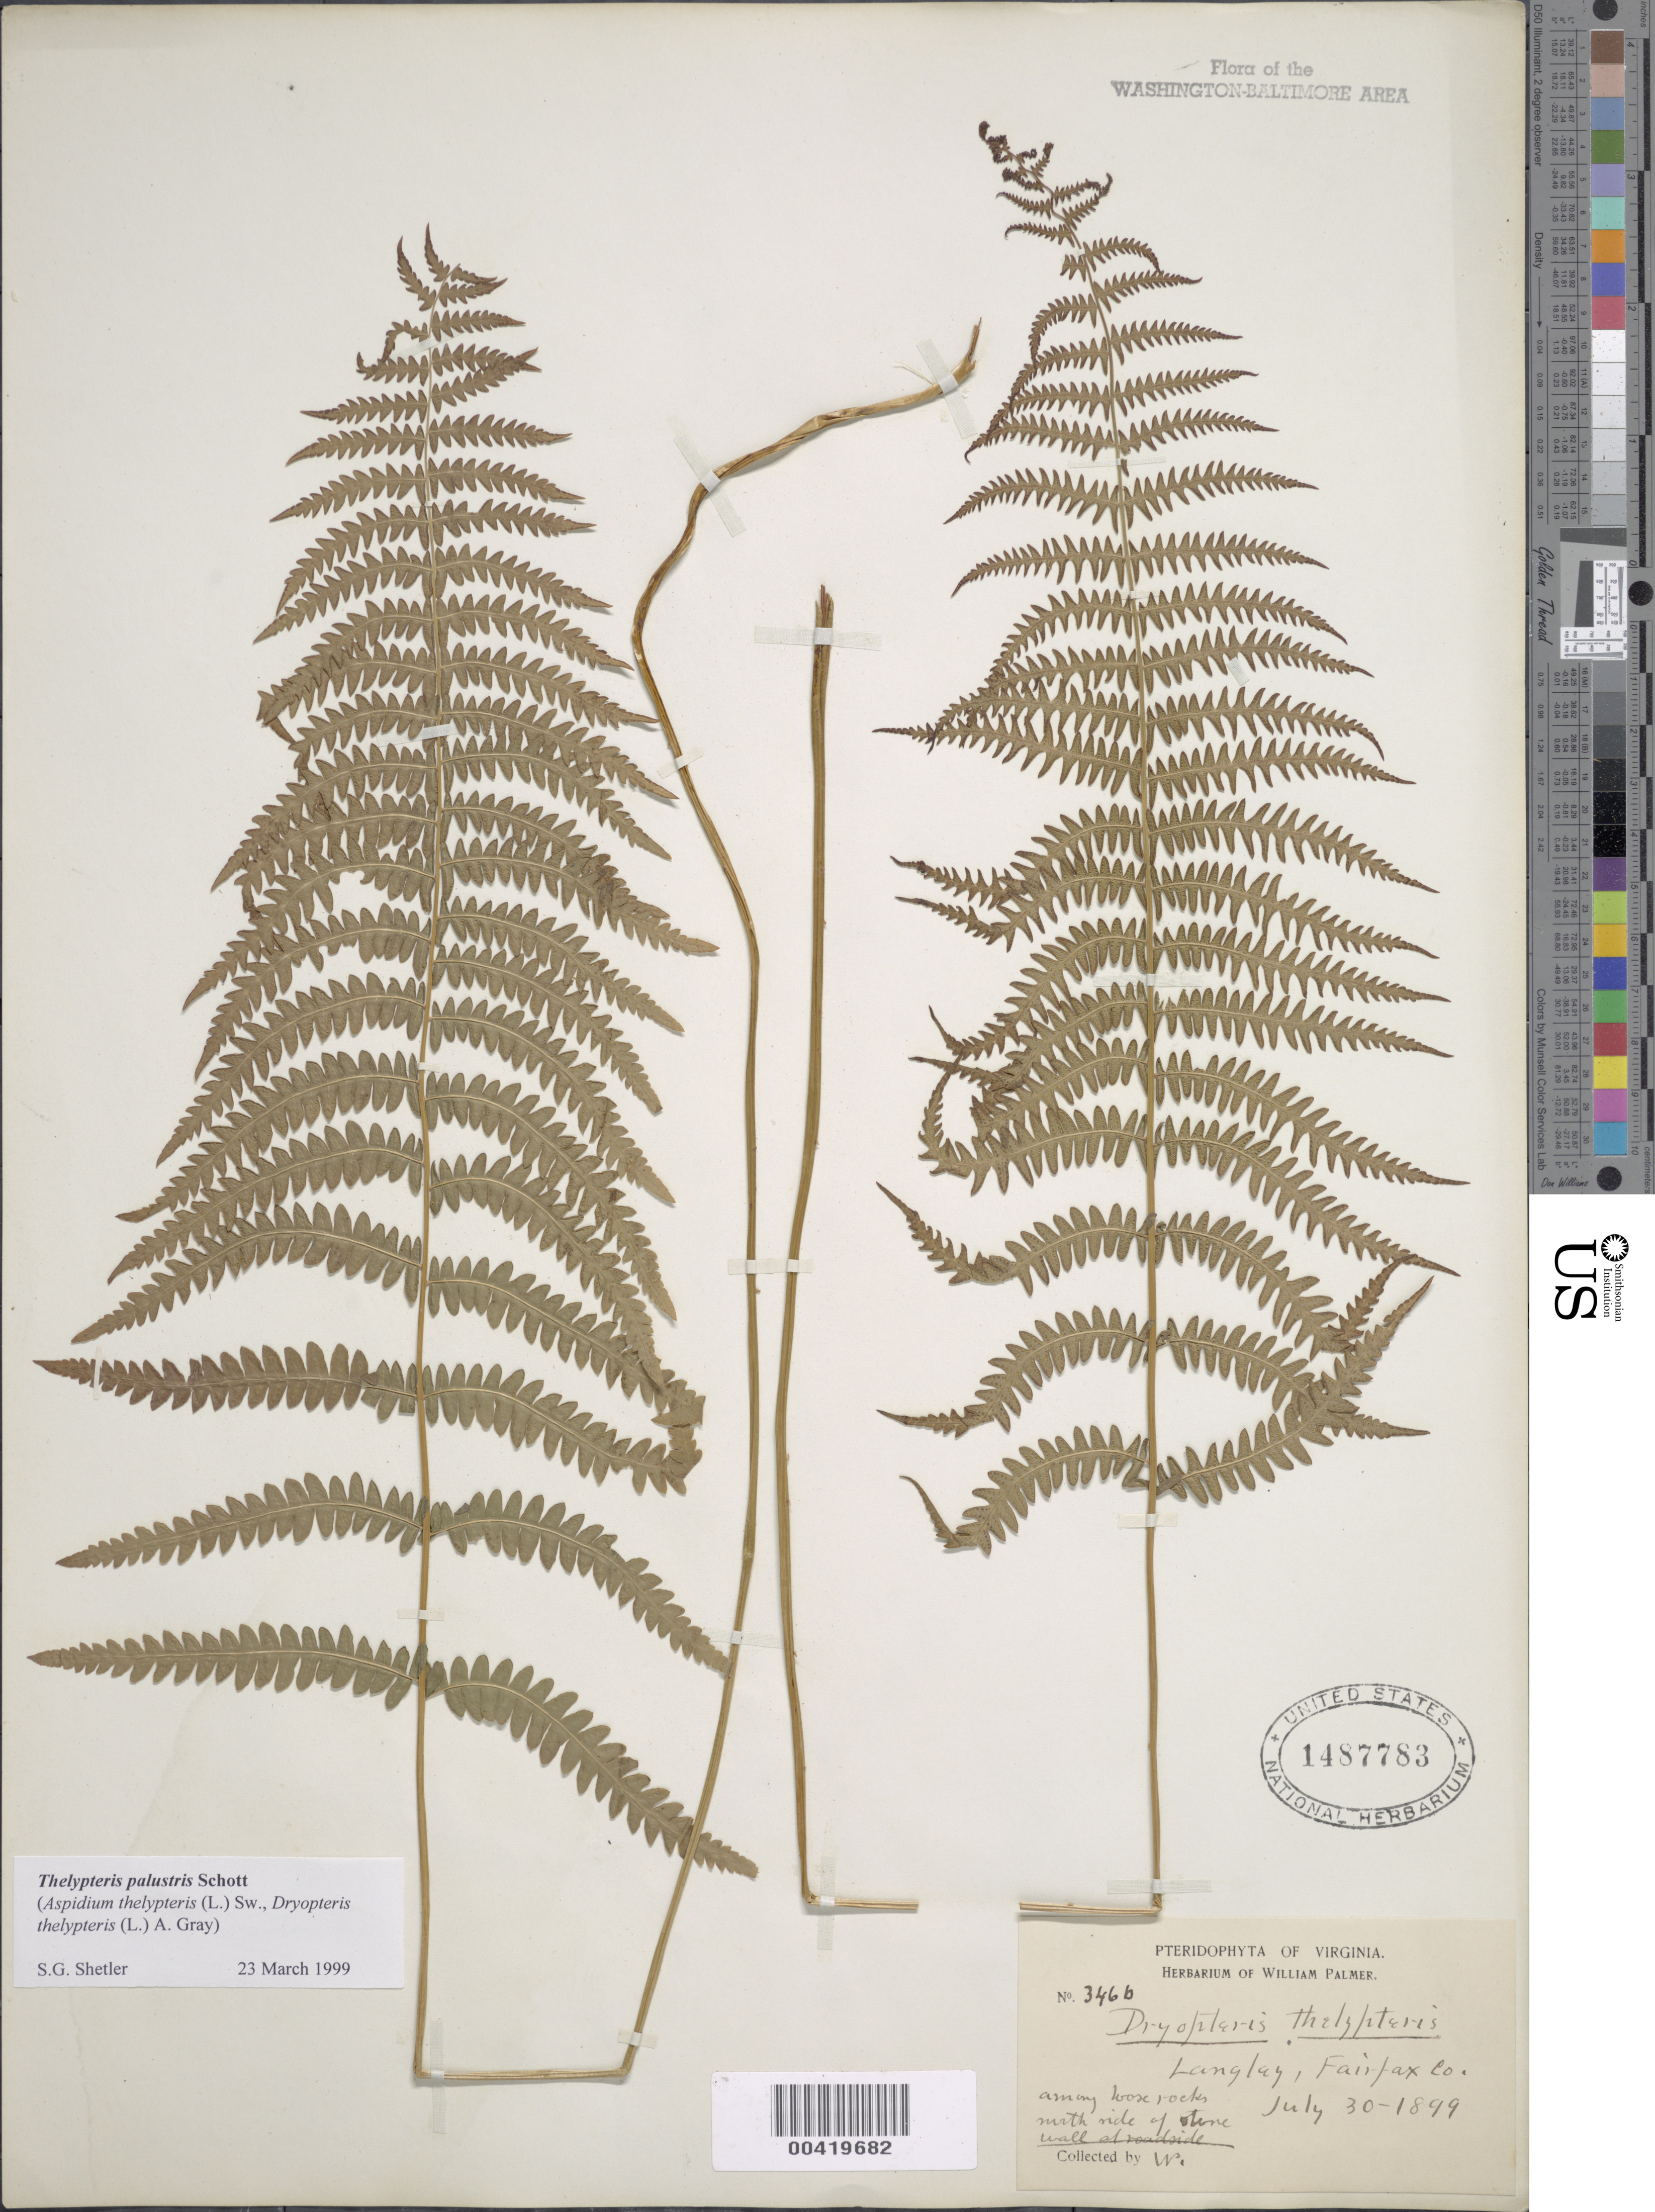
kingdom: Plantae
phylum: Tracheophyta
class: Polypodiopsida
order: Polypodiales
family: Thelypteridaceae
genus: Thelypteris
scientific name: Thelypteris palustris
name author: (Salisb.) Schott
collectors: W. Palmer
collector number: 3466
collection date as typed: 30 Jul 1899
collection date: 1899-07-30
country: United States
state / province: Virginia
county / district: Fairfax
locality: Langley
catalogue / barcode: US 1487783